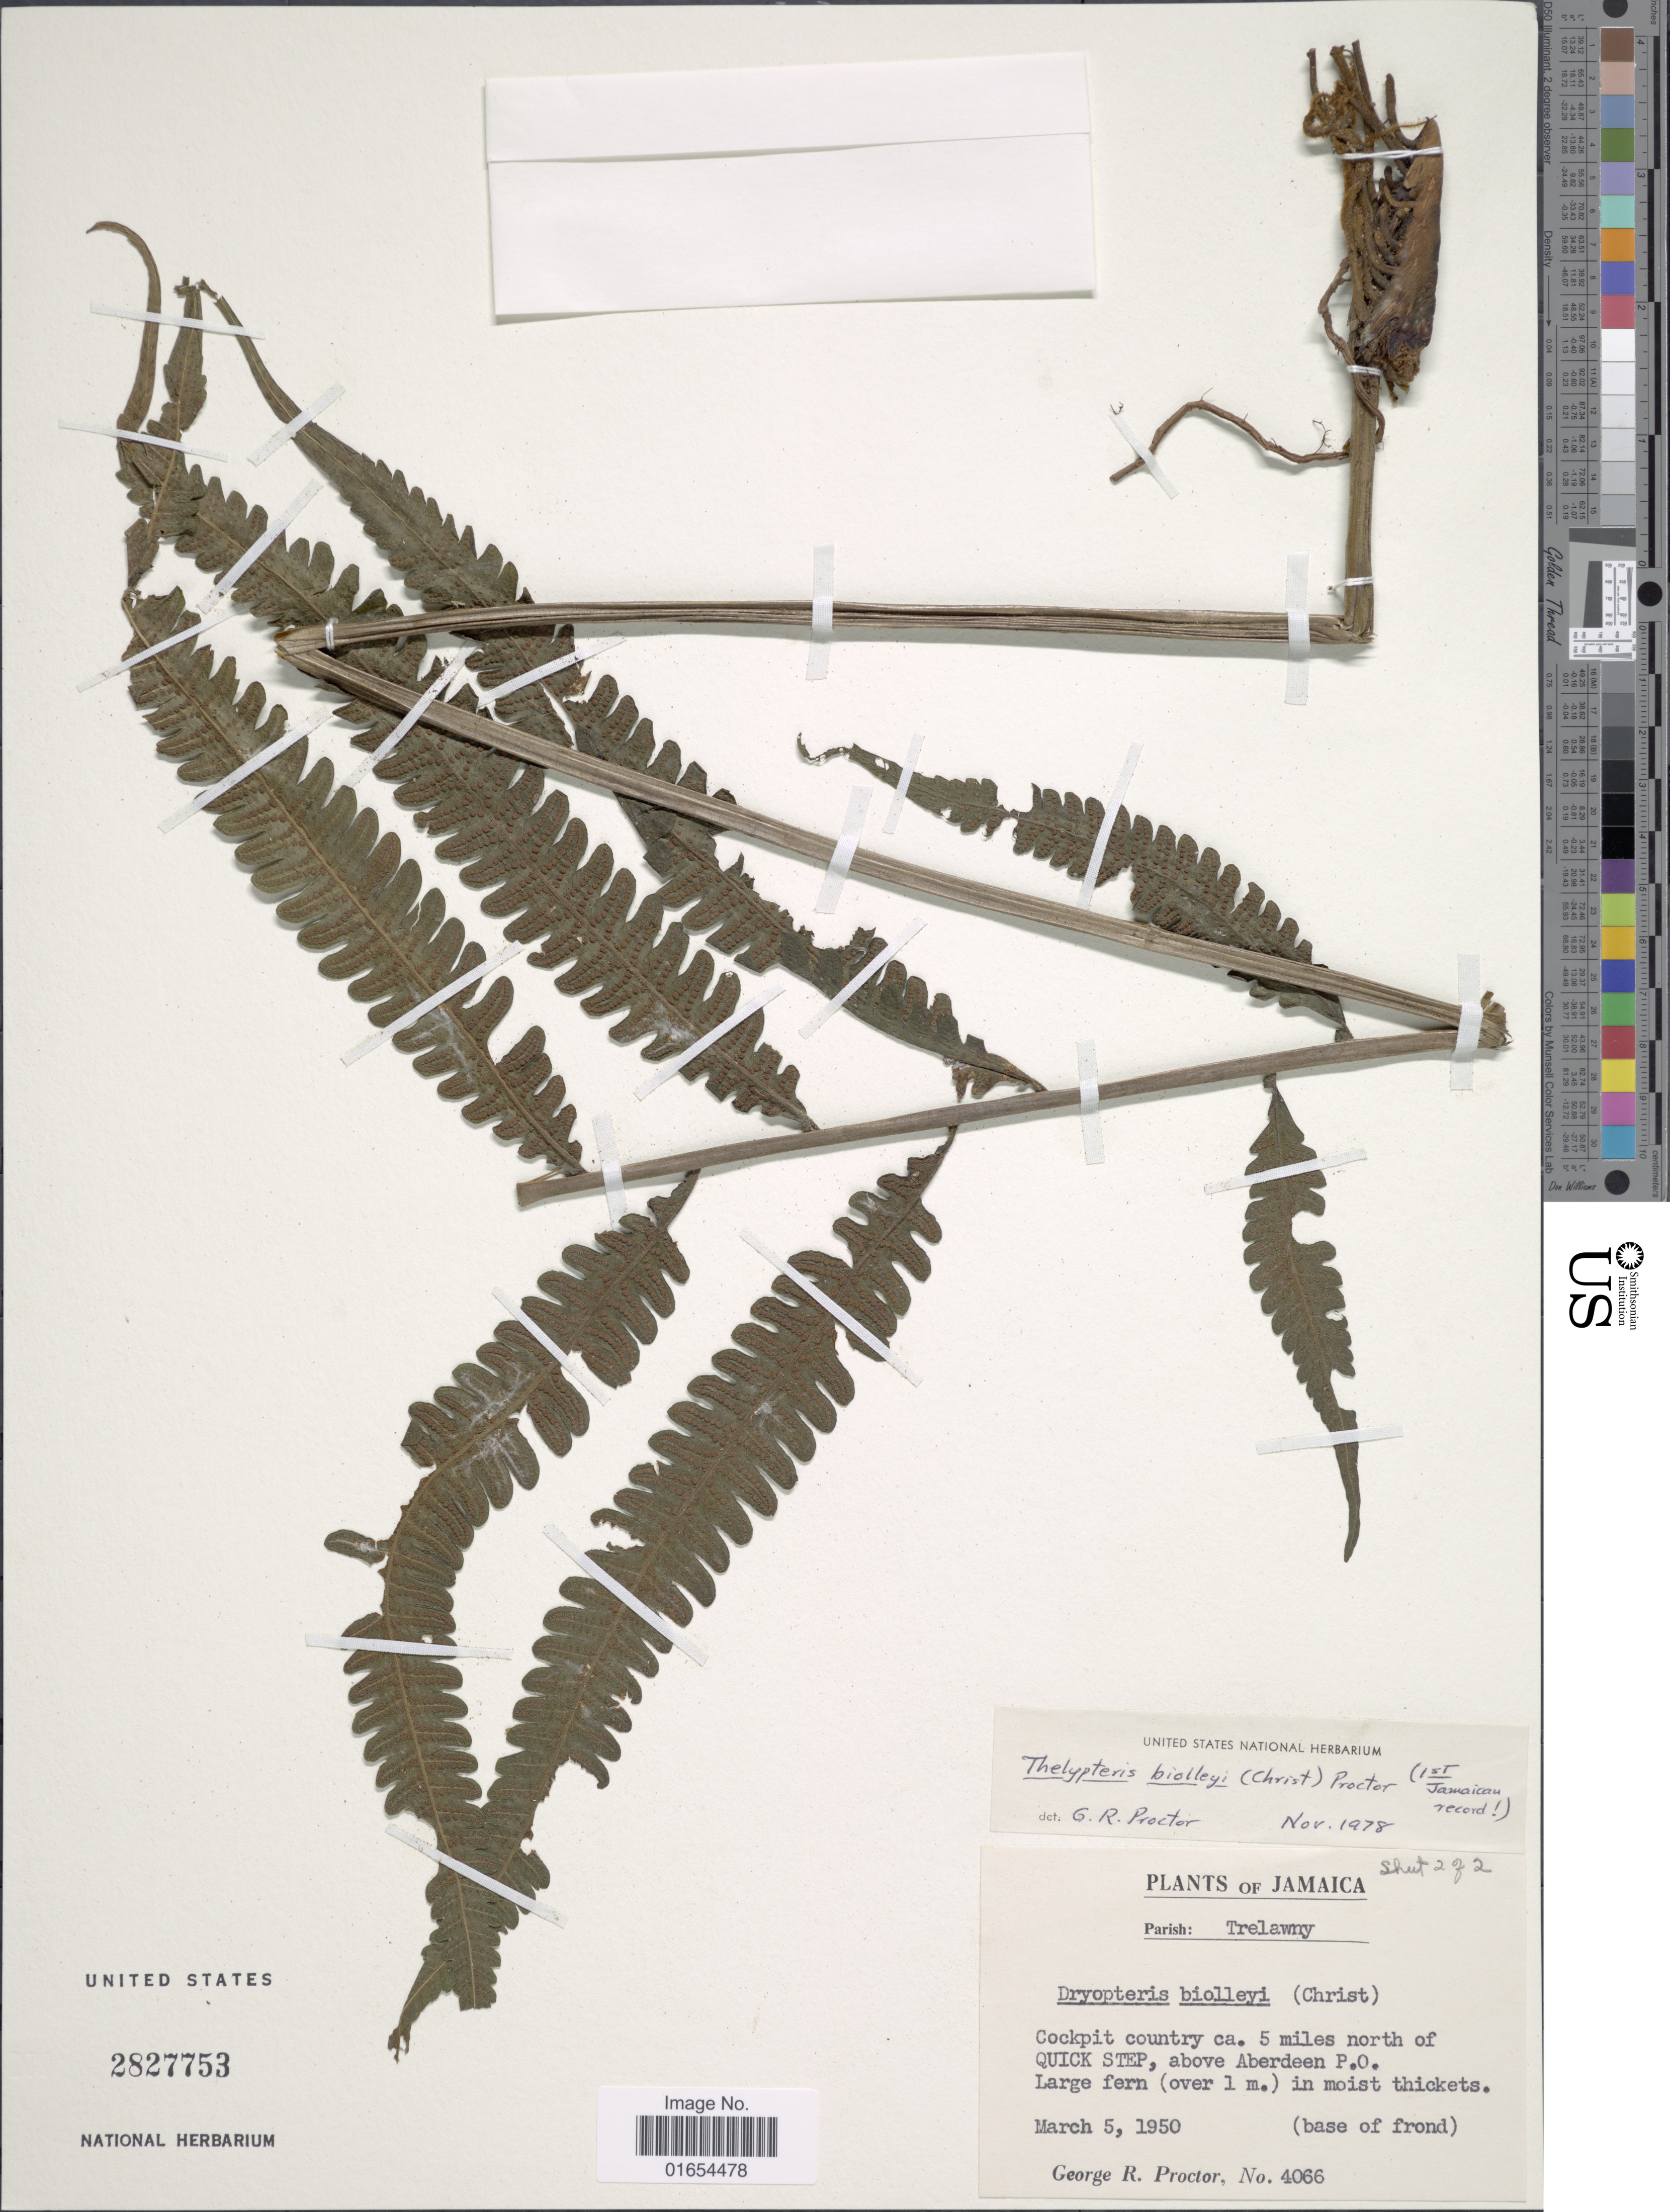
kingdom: Plantae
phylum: Tracheophyta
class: Polypodiopsida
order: Polypodiales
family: Thelypteridaceae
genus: Goniopteris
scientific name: Goniopteris biolleyi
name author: (C. Chr.) Pic. Serm.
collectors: G. R. Proctor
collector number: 4066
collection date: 1950-03-05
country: Jamaica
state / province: Trelawny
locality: Cockpit country, ca. 5 miles north of Quick Step, above Aberdeen P.O. Large fern (over 'm.) in moist thcikets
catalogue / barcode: US 2827753